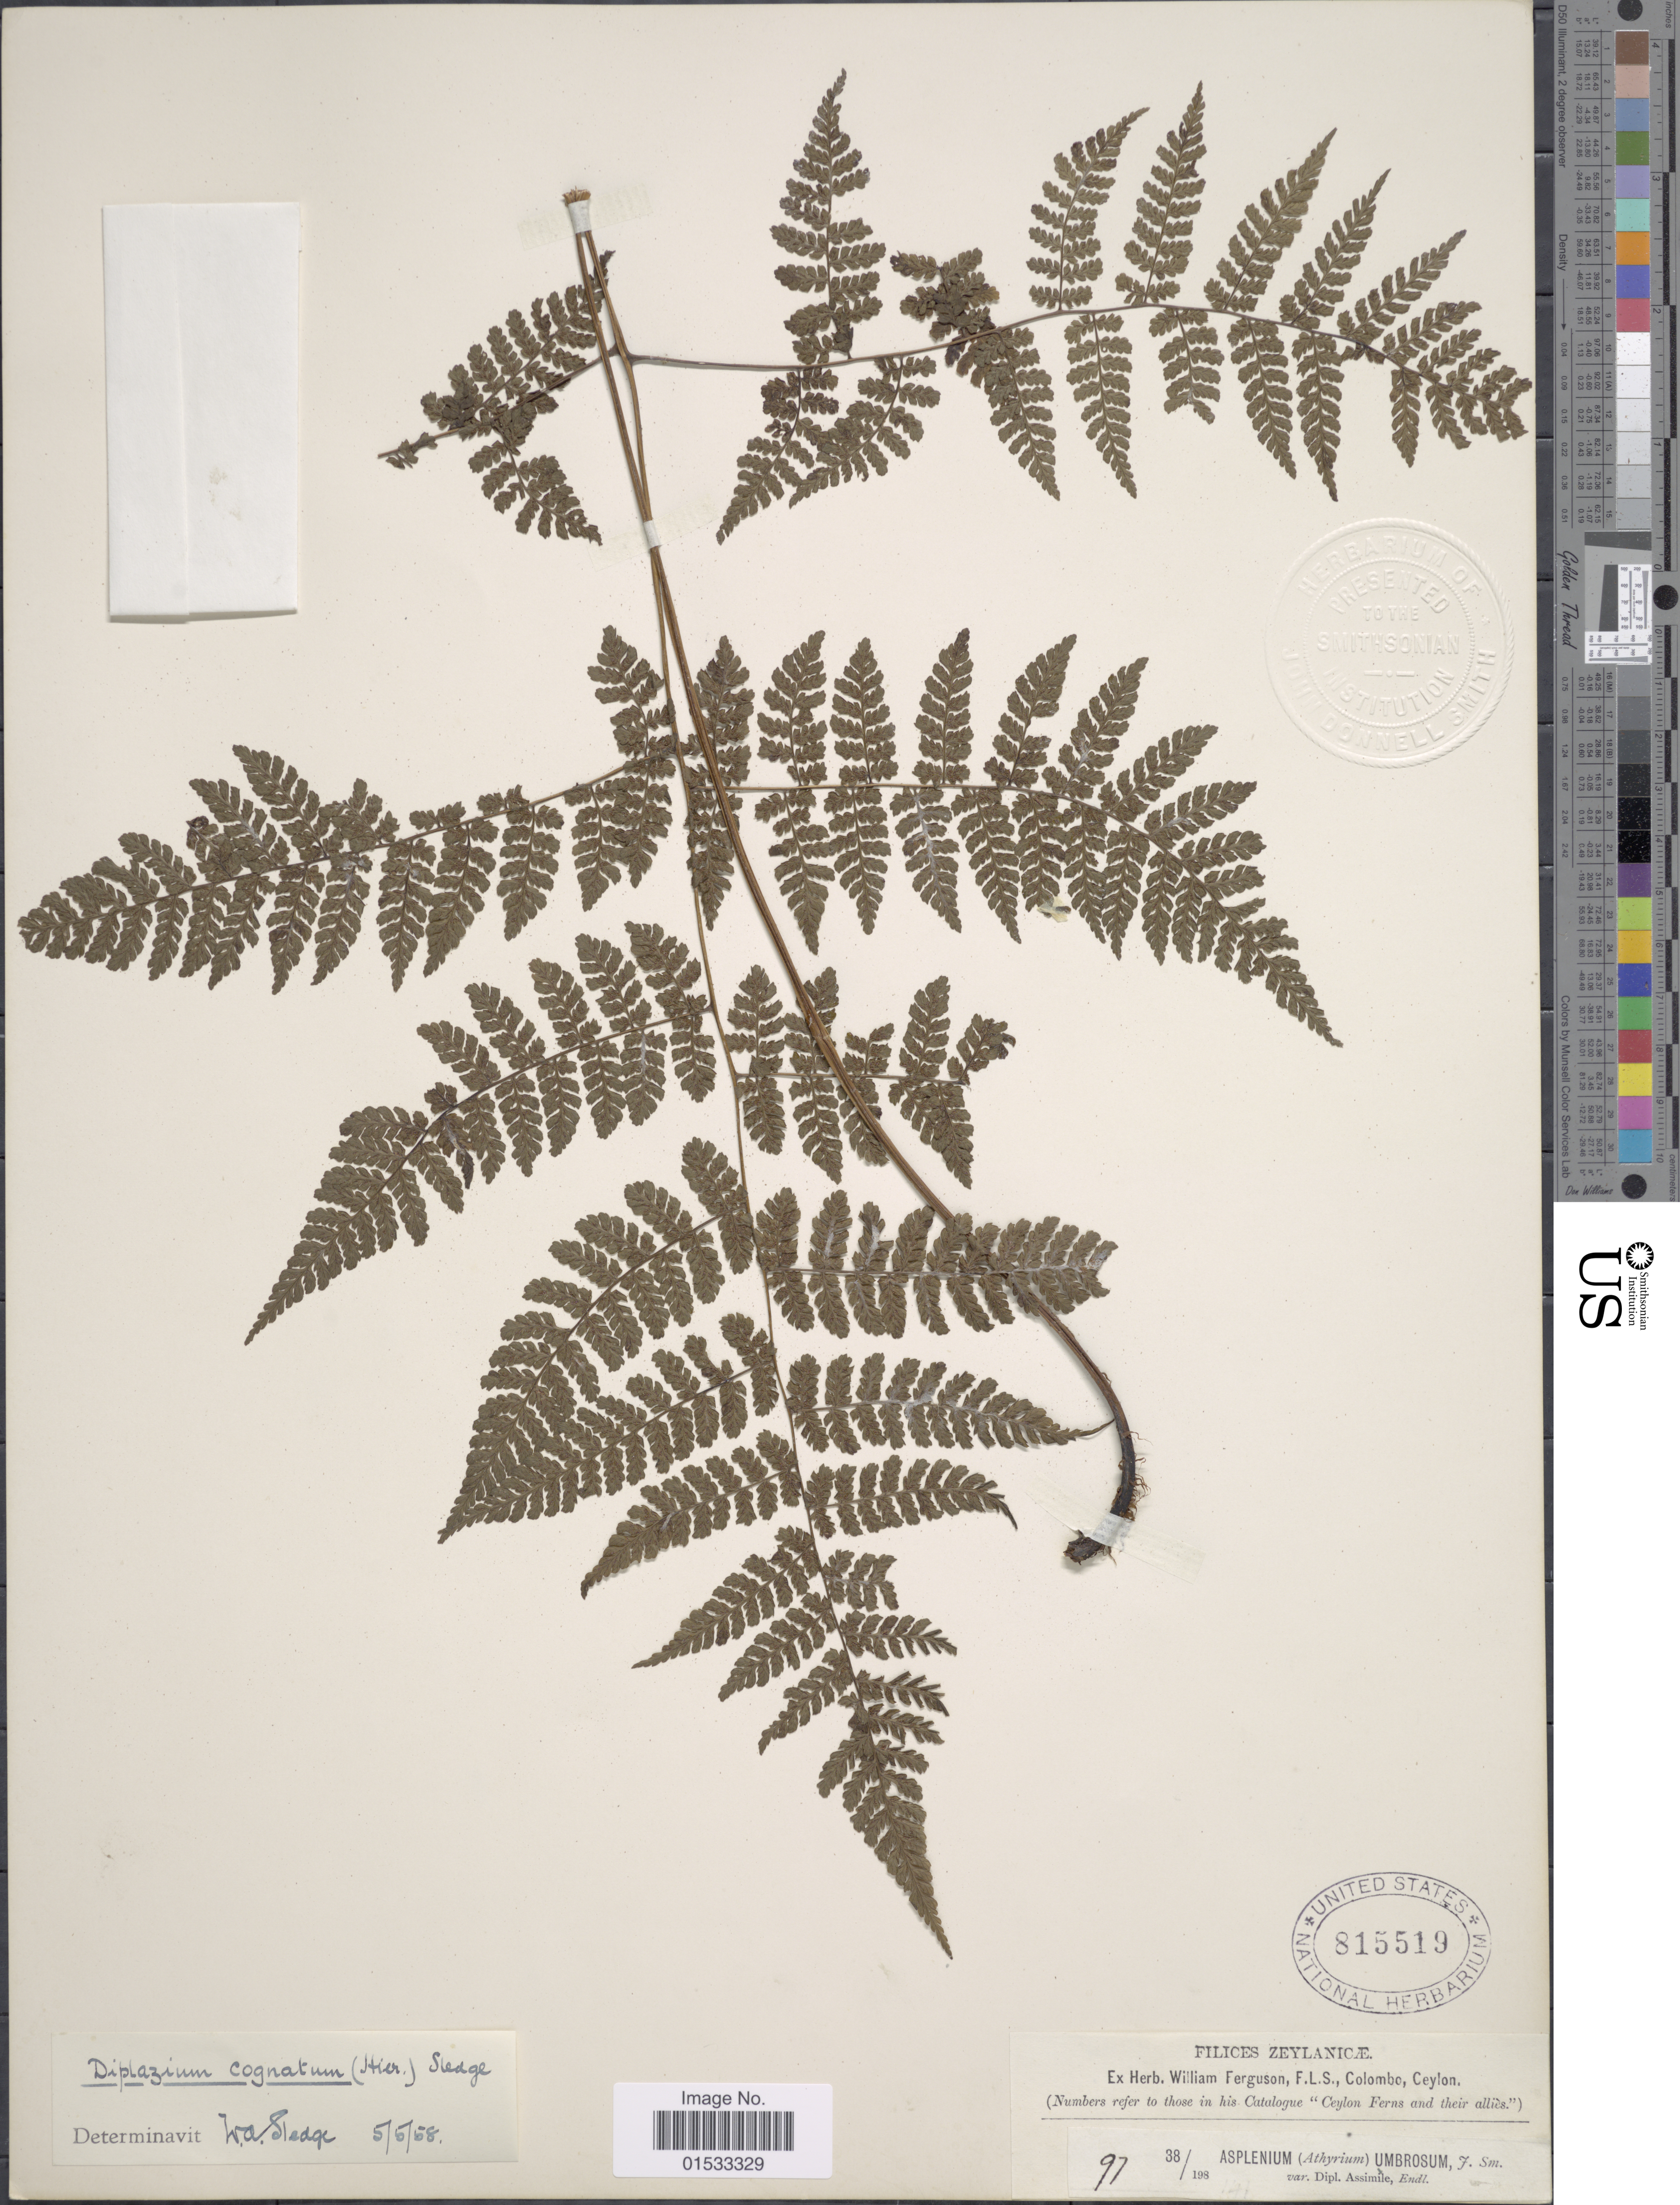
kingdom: Plantae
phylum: Tracheophyta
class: Polypodiopsida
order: Polypodiales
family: Athyriaceae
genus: Diplazium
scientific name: Diplazium cognatum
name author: (Hieron.) Sledge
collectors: ex herb. W. Ferguson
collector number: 97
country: Sri Lanka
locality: Zeylanicae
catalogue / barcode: US 815519